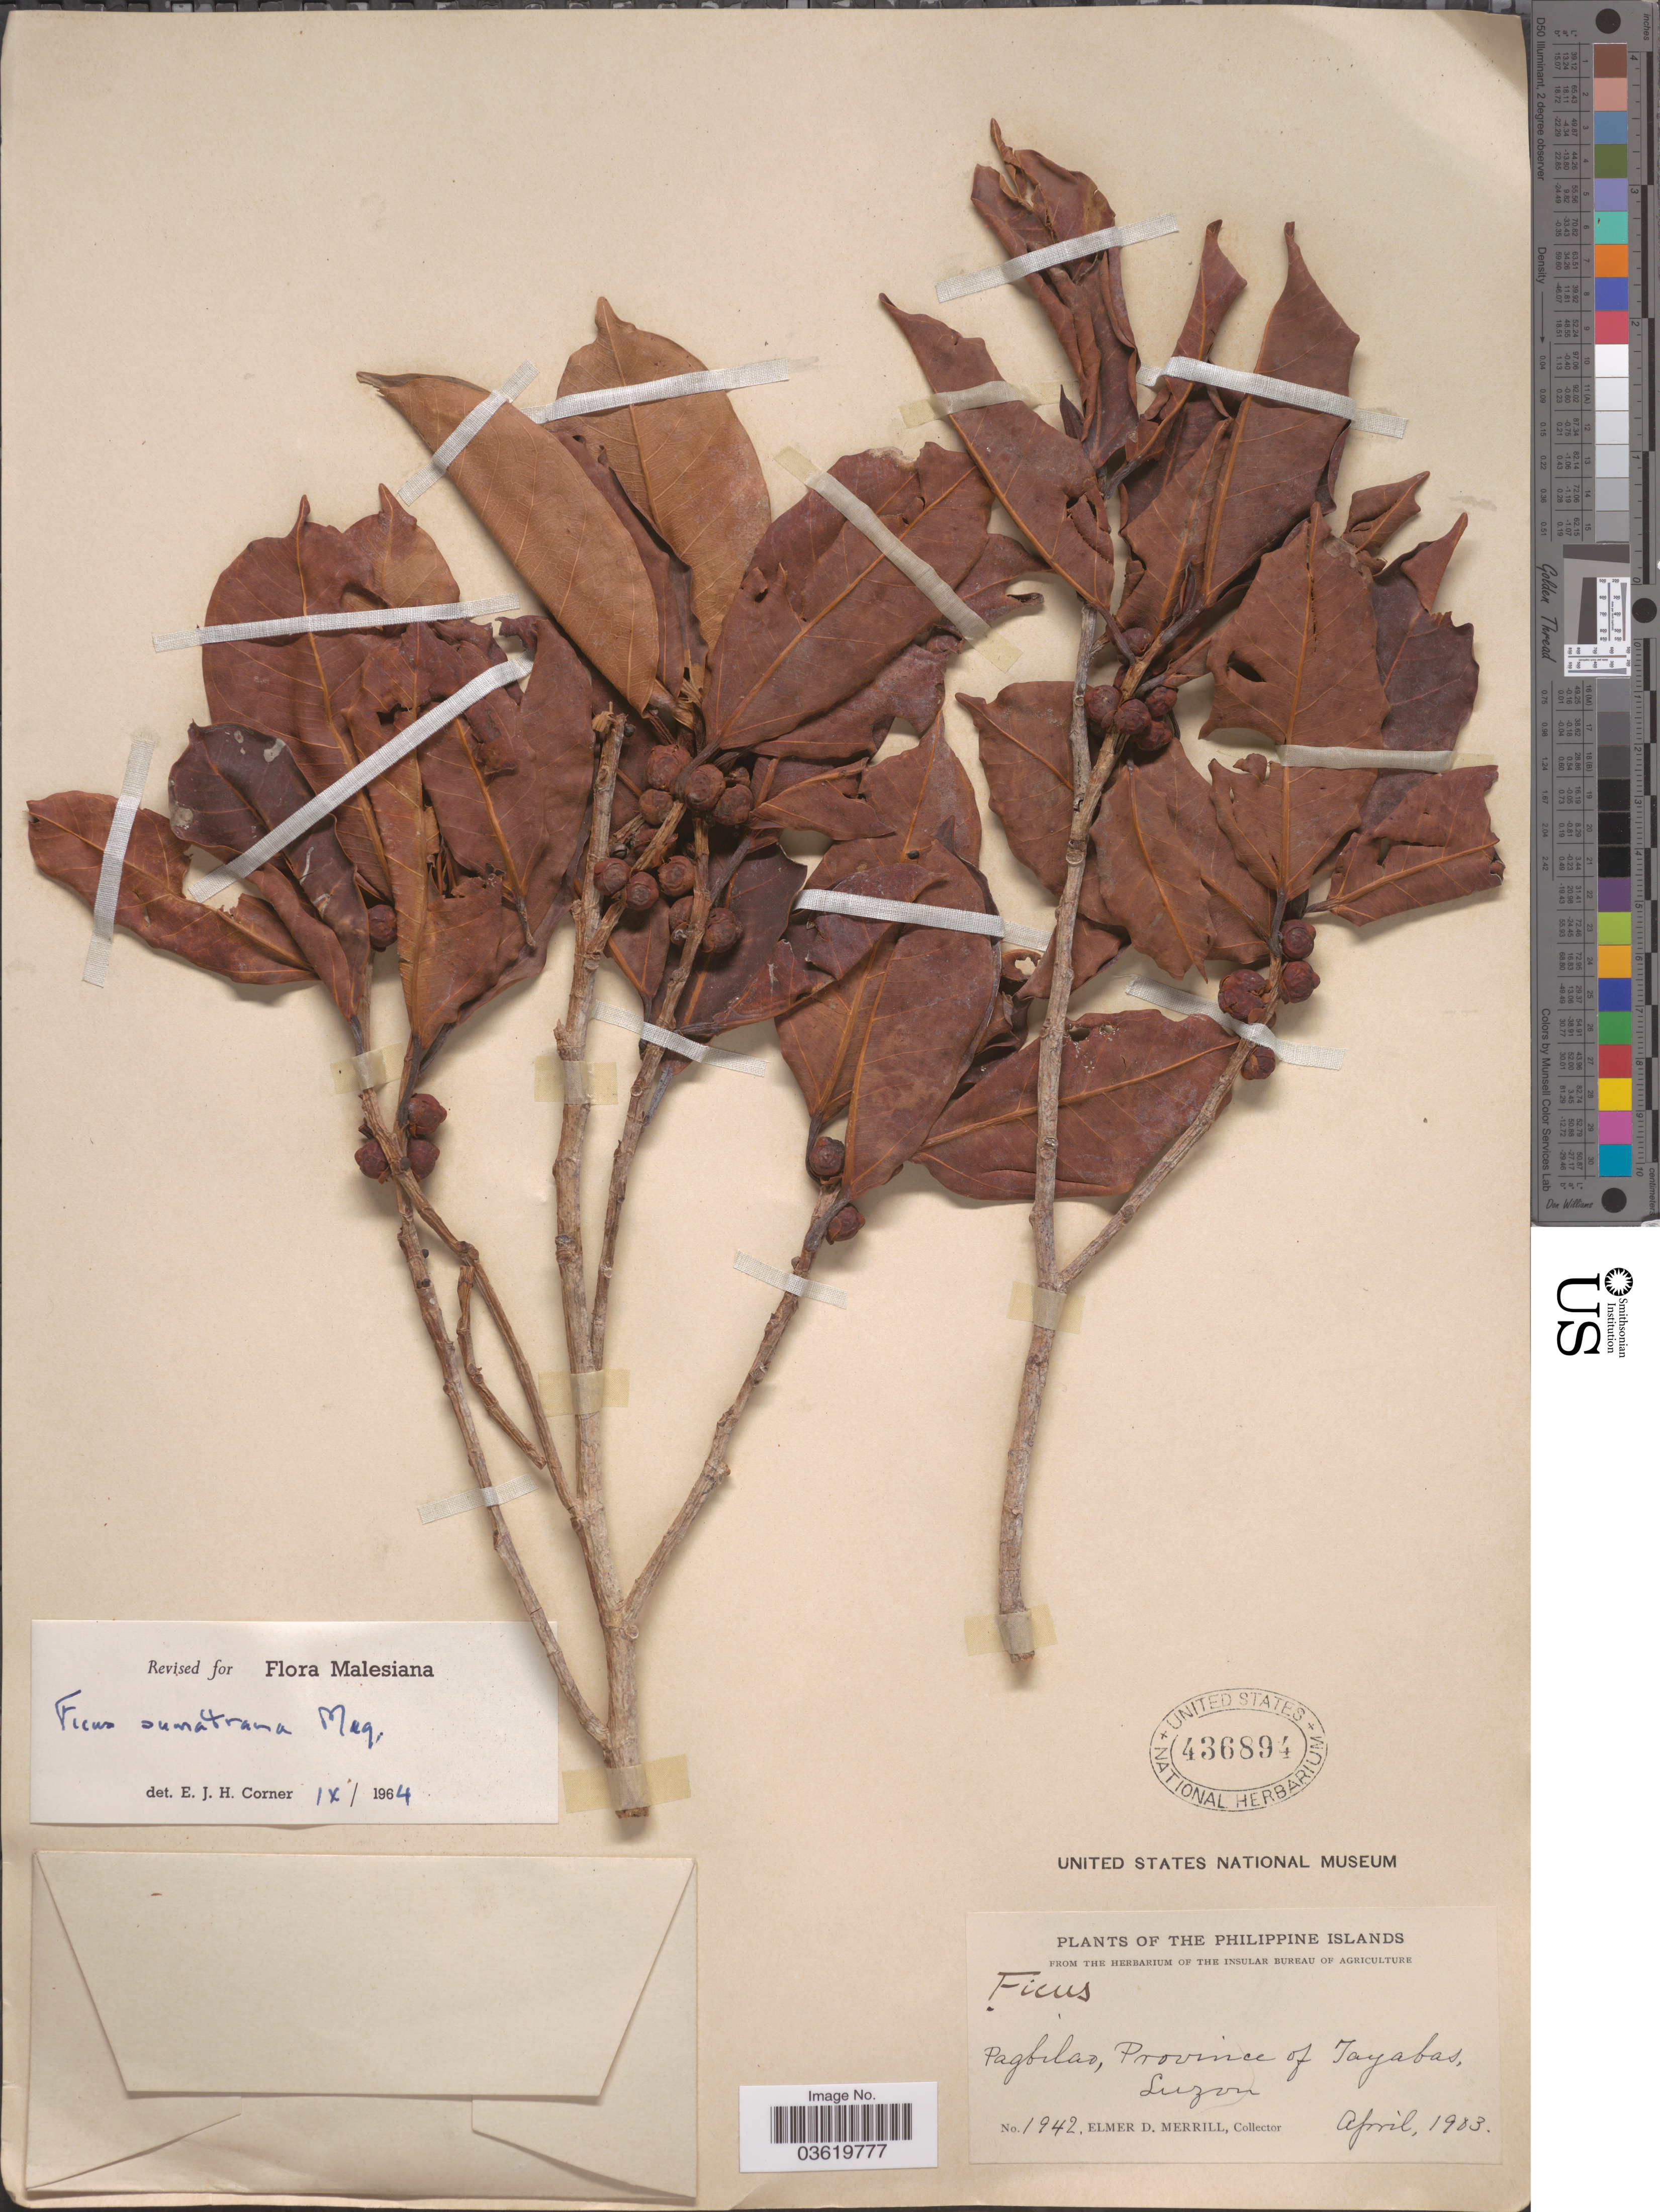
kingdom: Plantae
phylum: Tracheophyta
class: Magnoliopsida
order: Rosales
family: Moraceae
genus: Ficus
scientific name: Ficus sumatrana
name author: Miq.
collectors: E. D. Merrill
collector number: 1942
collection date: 1903-04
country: Philippines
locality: Philippine Islands. Pagbilao, Province of Tayabas. Luzon.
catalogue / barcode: US 436894